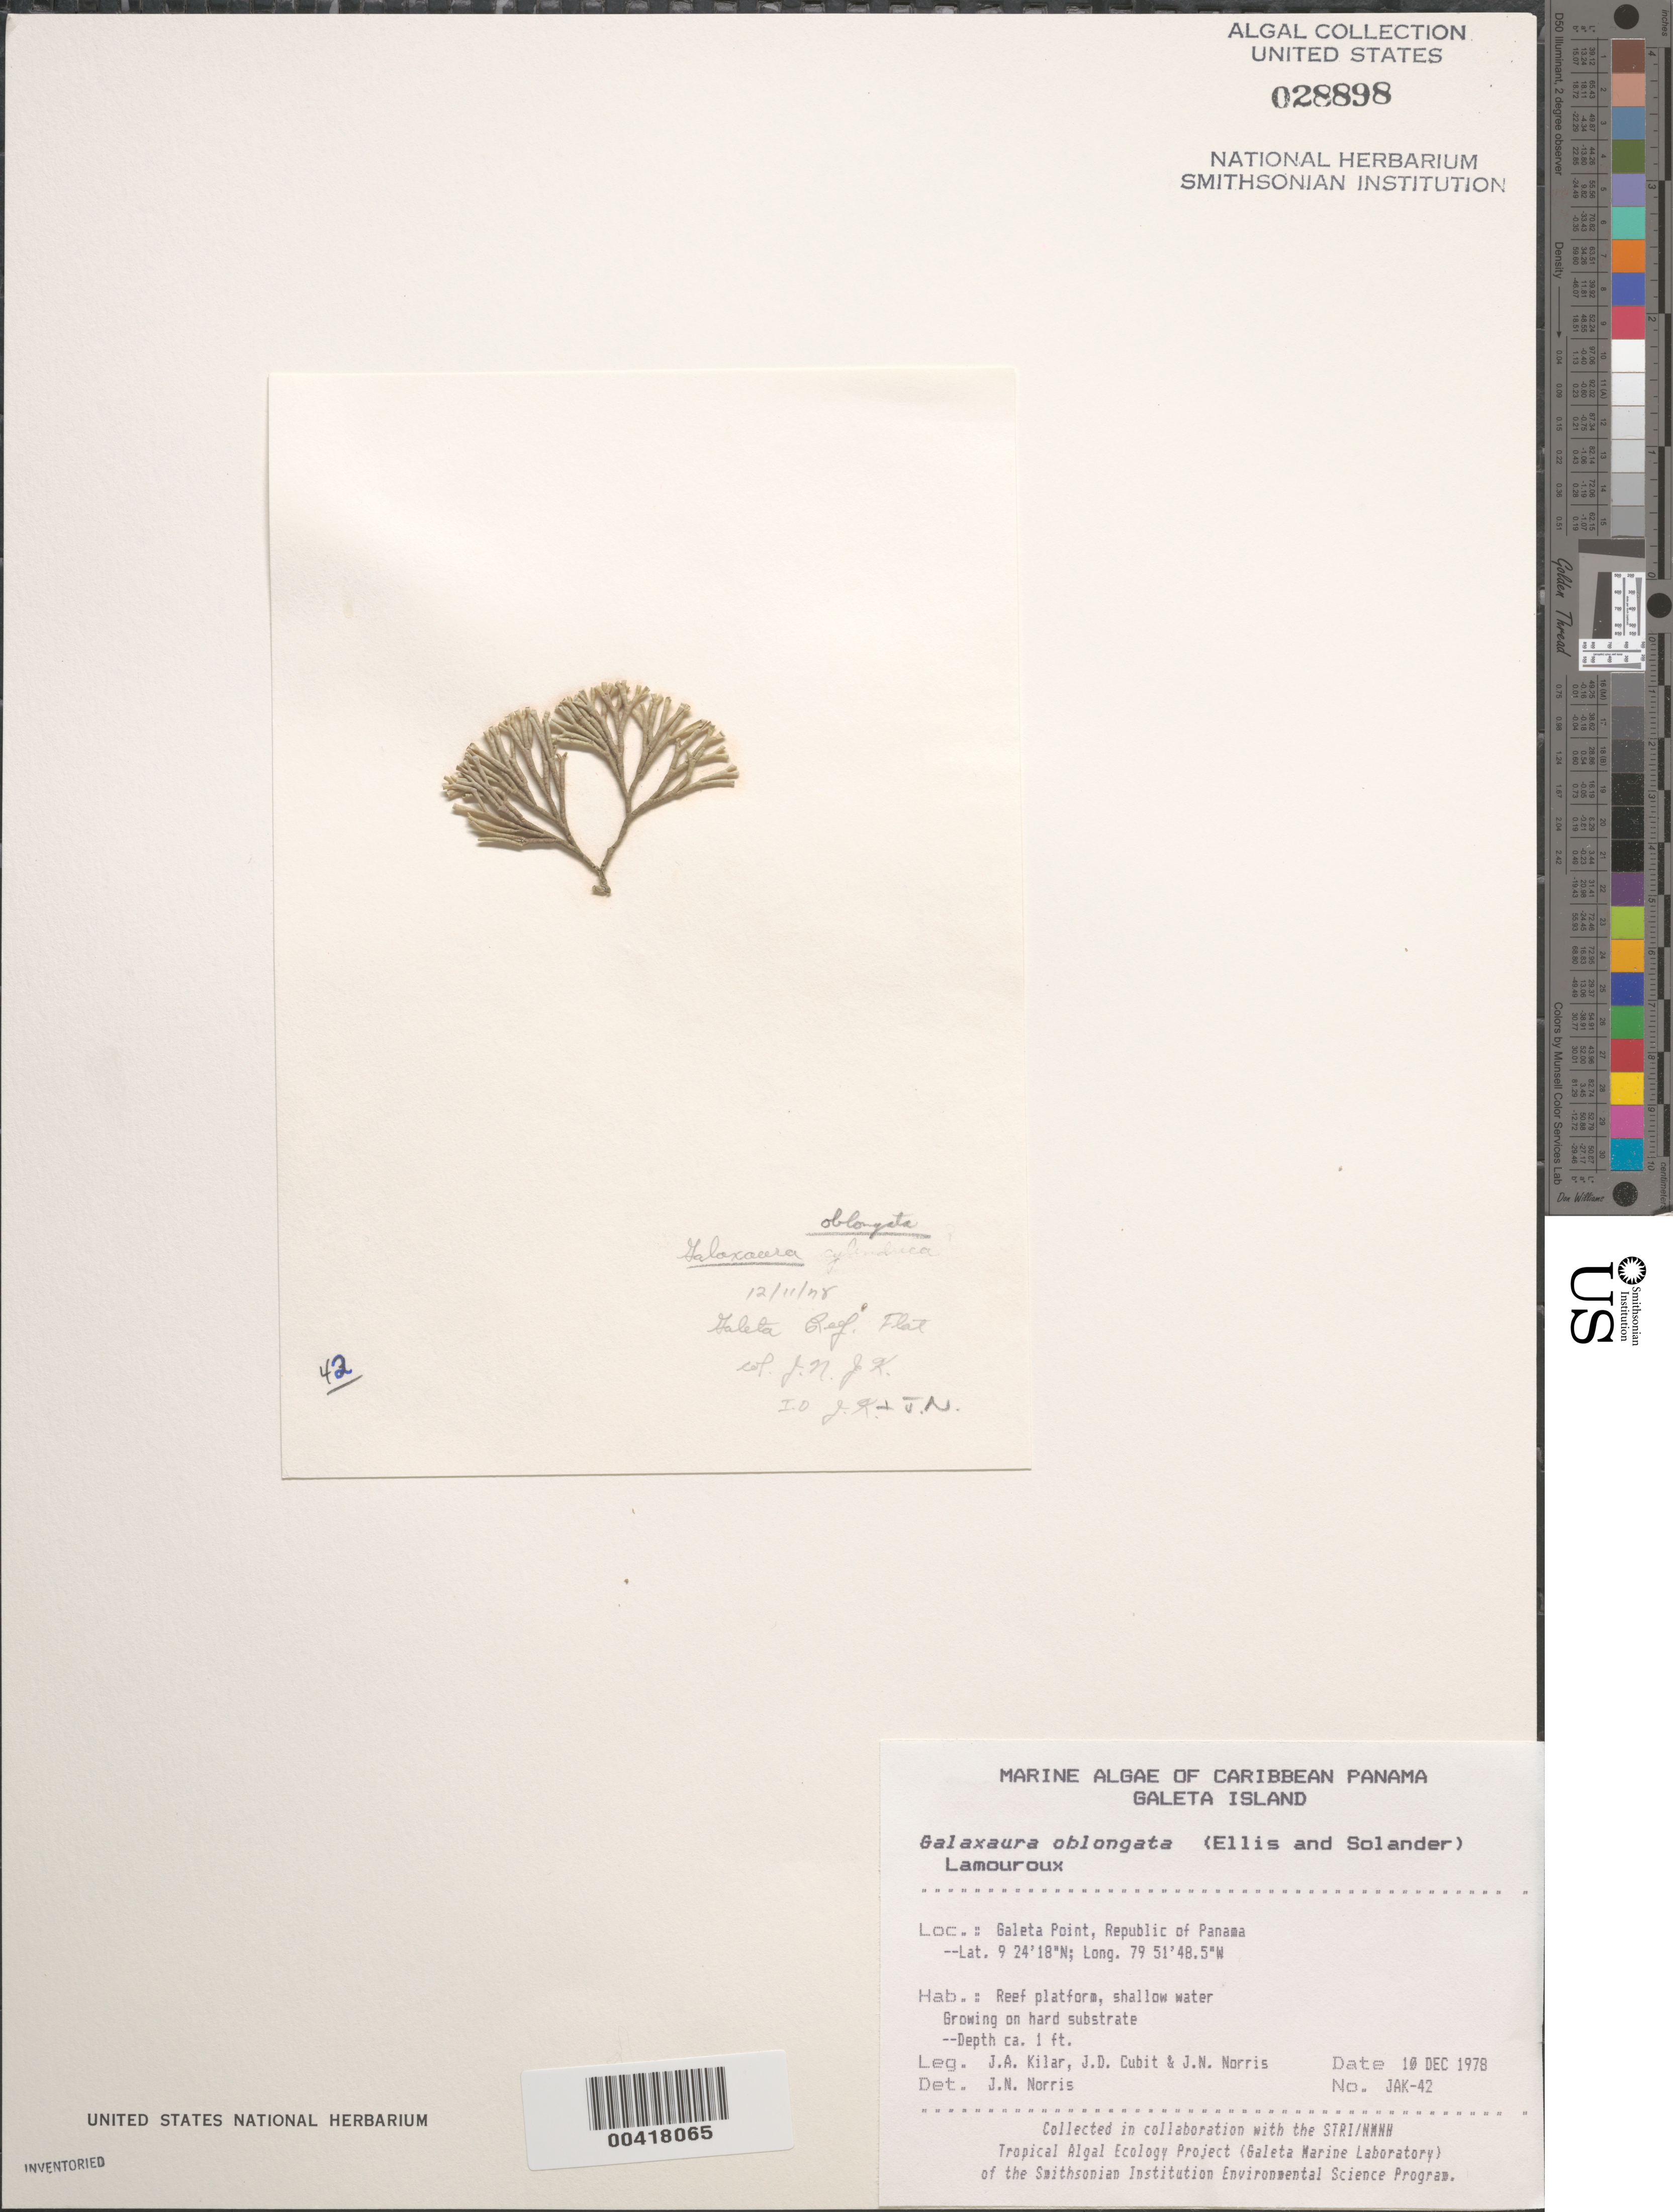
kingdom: Plantae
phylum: Rhodophyta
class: Florideophyceae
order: Nemaliales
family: Galaxauraceae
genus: Tricleocarpa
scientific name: Tricleocarpa fragilis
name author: (L.) Huisman & R.A. Towns.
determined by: Algae name updating Project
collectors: J. A. Kilar, J. Cubit & J. N. Norris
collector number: JAK-42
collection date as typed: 10 Dec 1978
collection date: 1978-12-10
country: Panama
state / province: Colón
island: Galeta Island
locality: Galeta Point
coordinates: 9 24' 18" N, 79 51' 48.5" W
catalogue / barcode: US 28898